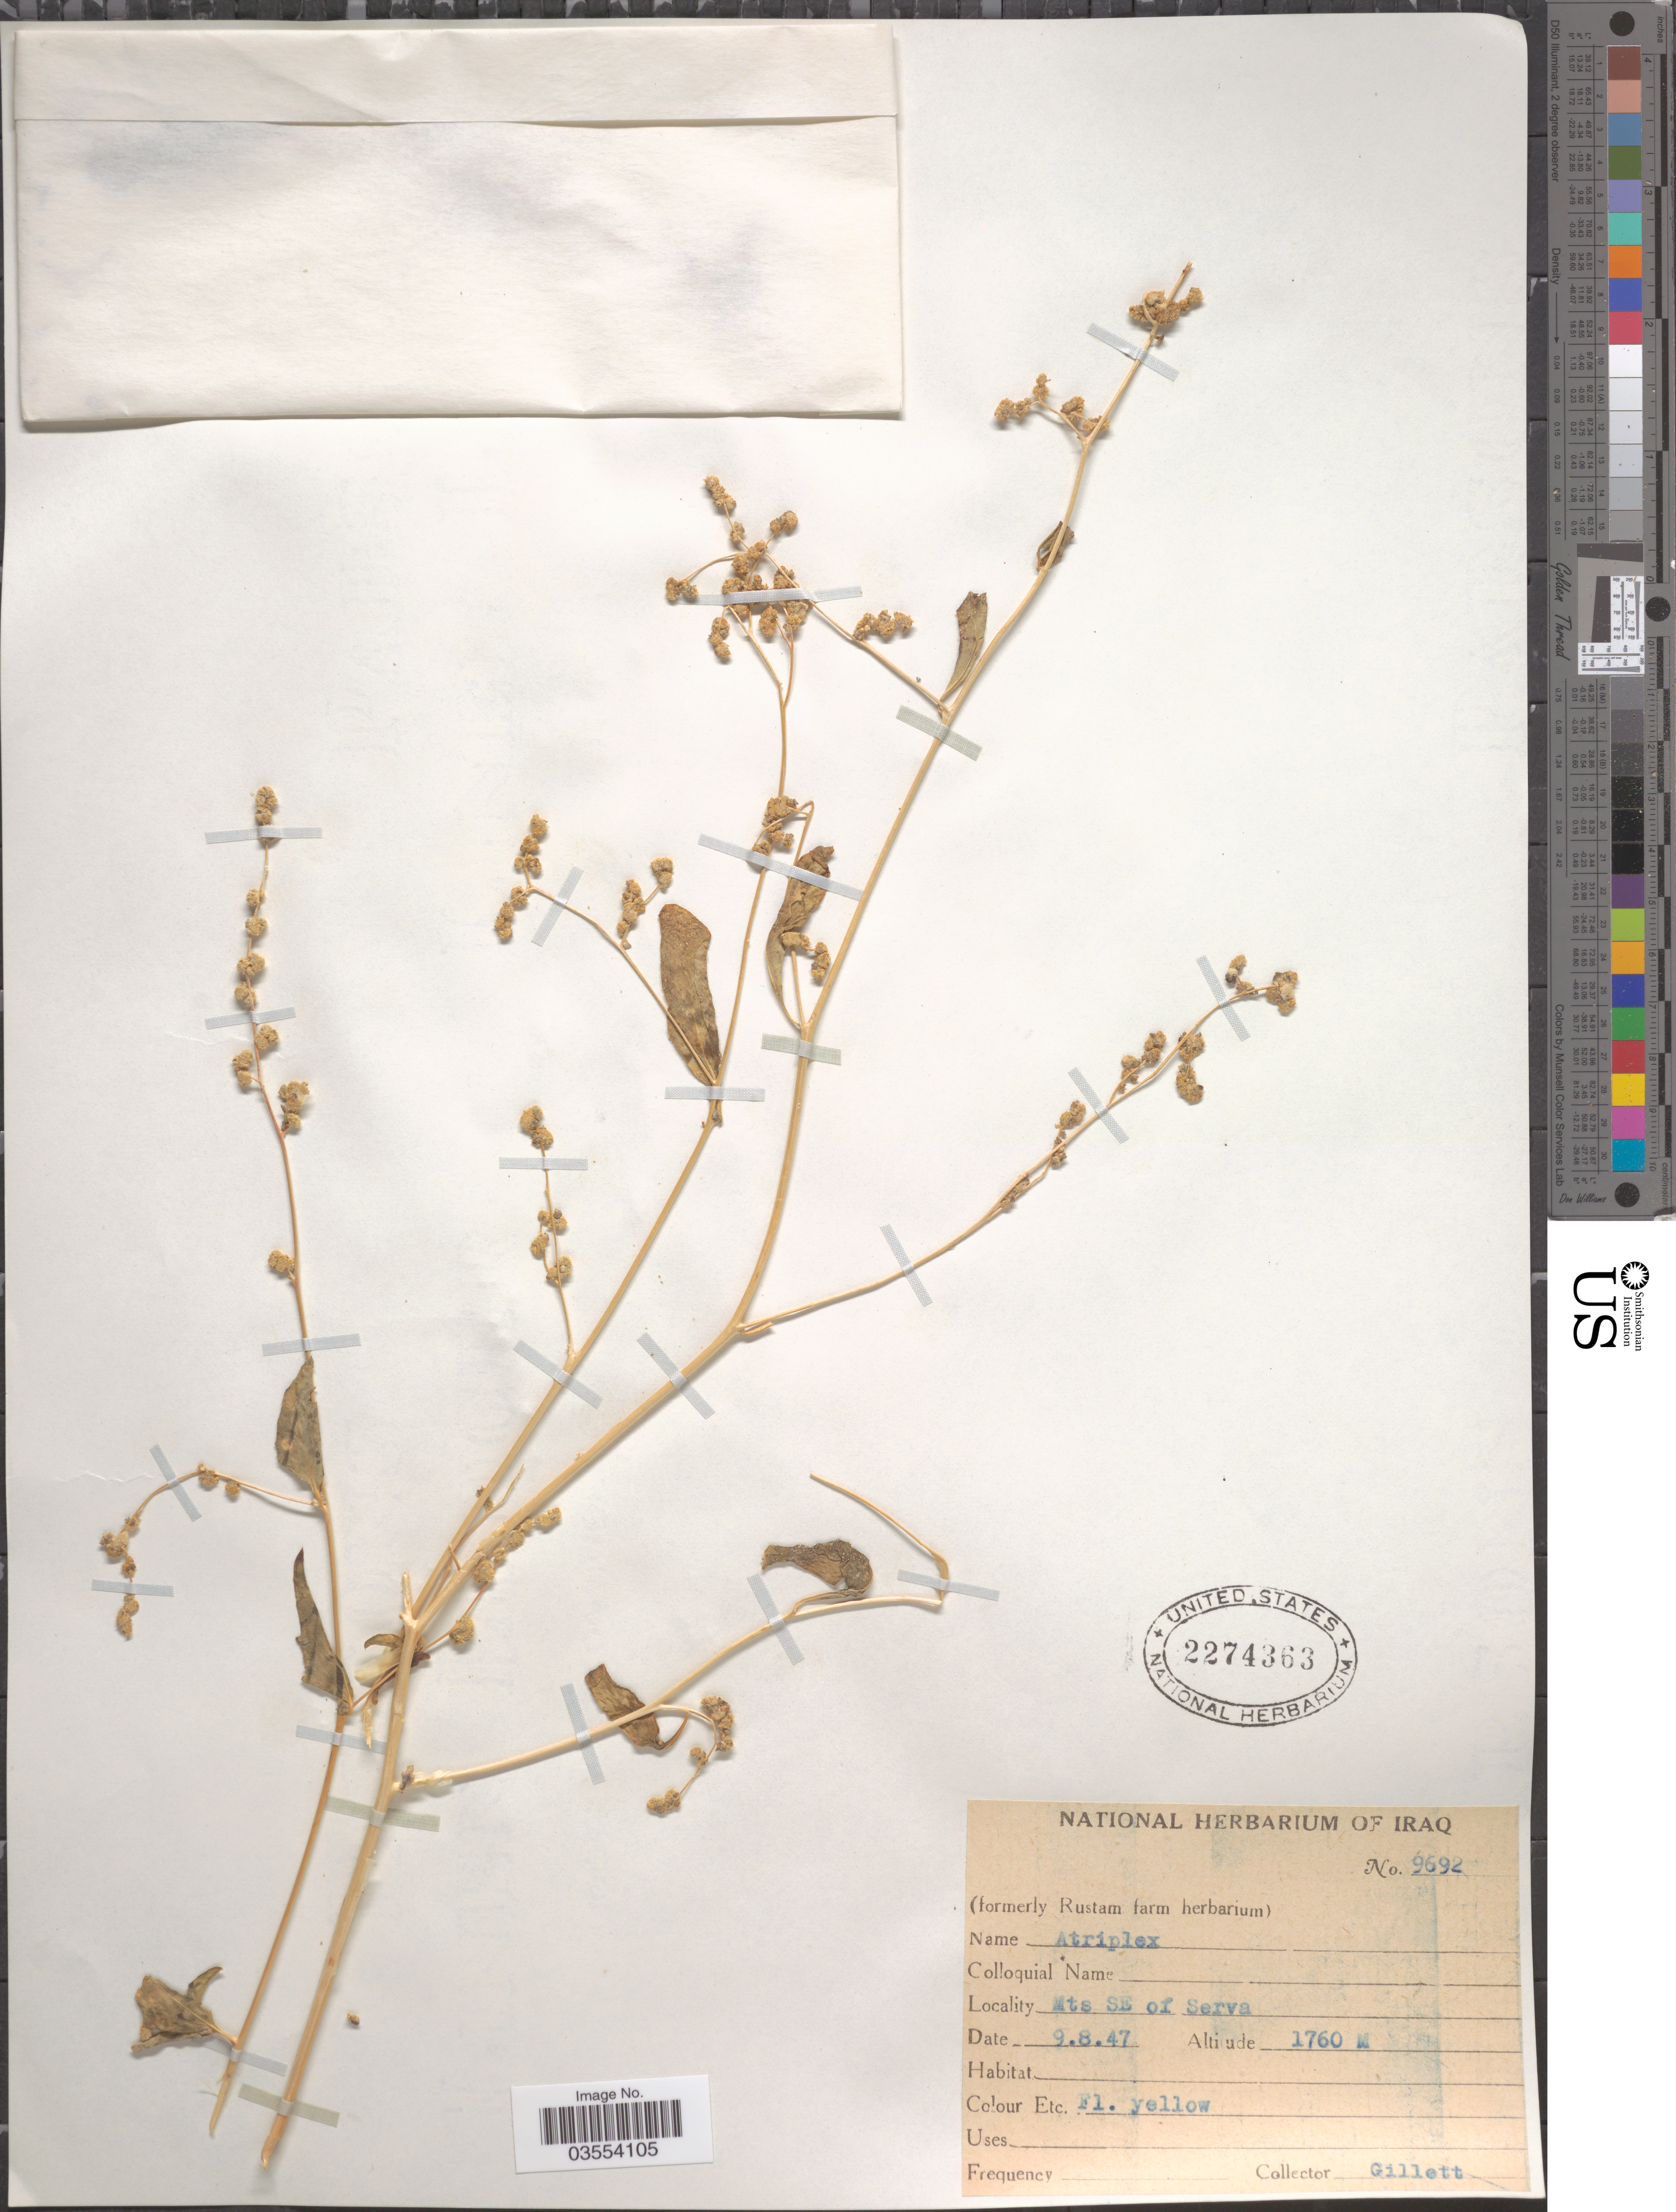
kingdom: Plantae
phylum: Tracheophyta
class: Magnoliopsida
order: Caryophyllales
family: Amaranthaceae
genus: Atriplex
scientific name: Atriplex sp.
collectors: Gillett, --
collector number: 9692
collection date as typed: Transcribed d/m/y: 9/8/47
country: Iraq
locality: Mts SE of Serva.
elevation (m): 1760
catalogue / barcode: US 2274363